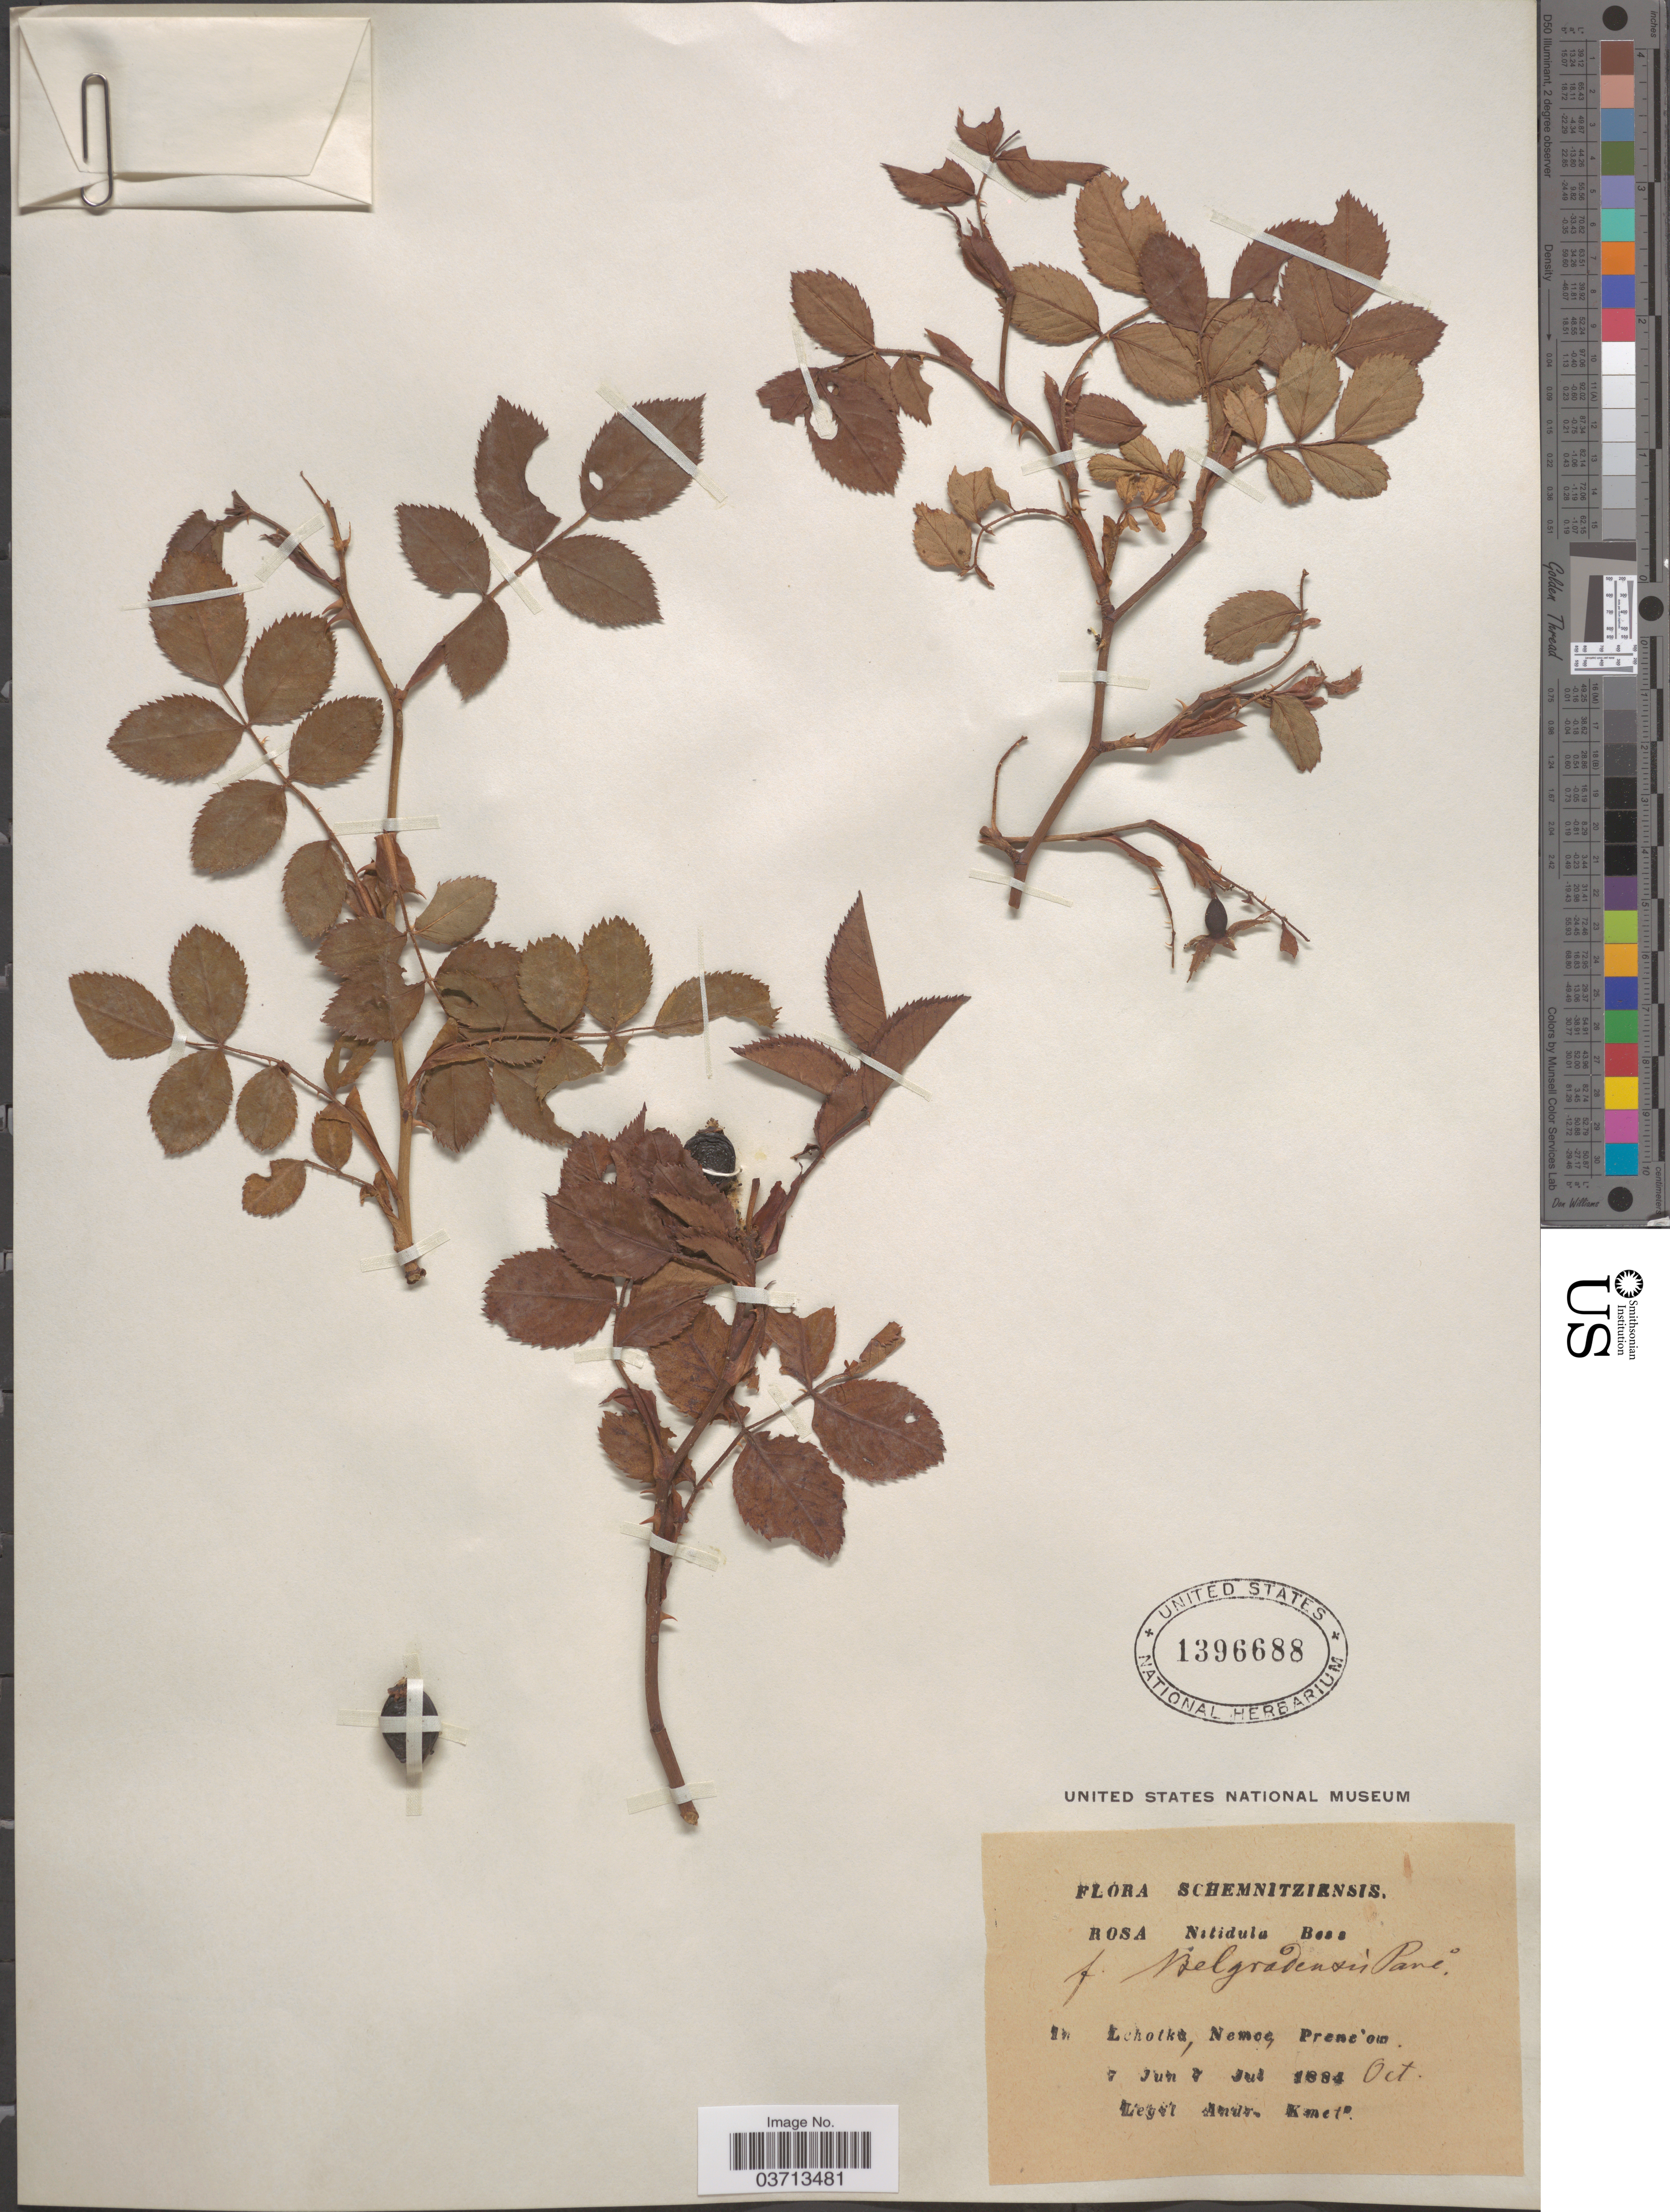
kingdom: Plantae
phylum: Tracheophyta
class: Magnoliopsida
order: Rosales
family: Rosaceae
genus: Rosa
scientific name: Rosa nitidula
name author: Besser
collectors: A. Kmet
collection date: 1884-06-07/1884-10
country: Slovakia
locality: Schemnitziensis. In Lchotka, Nemoc, Prenców.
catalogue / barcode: US 1396688